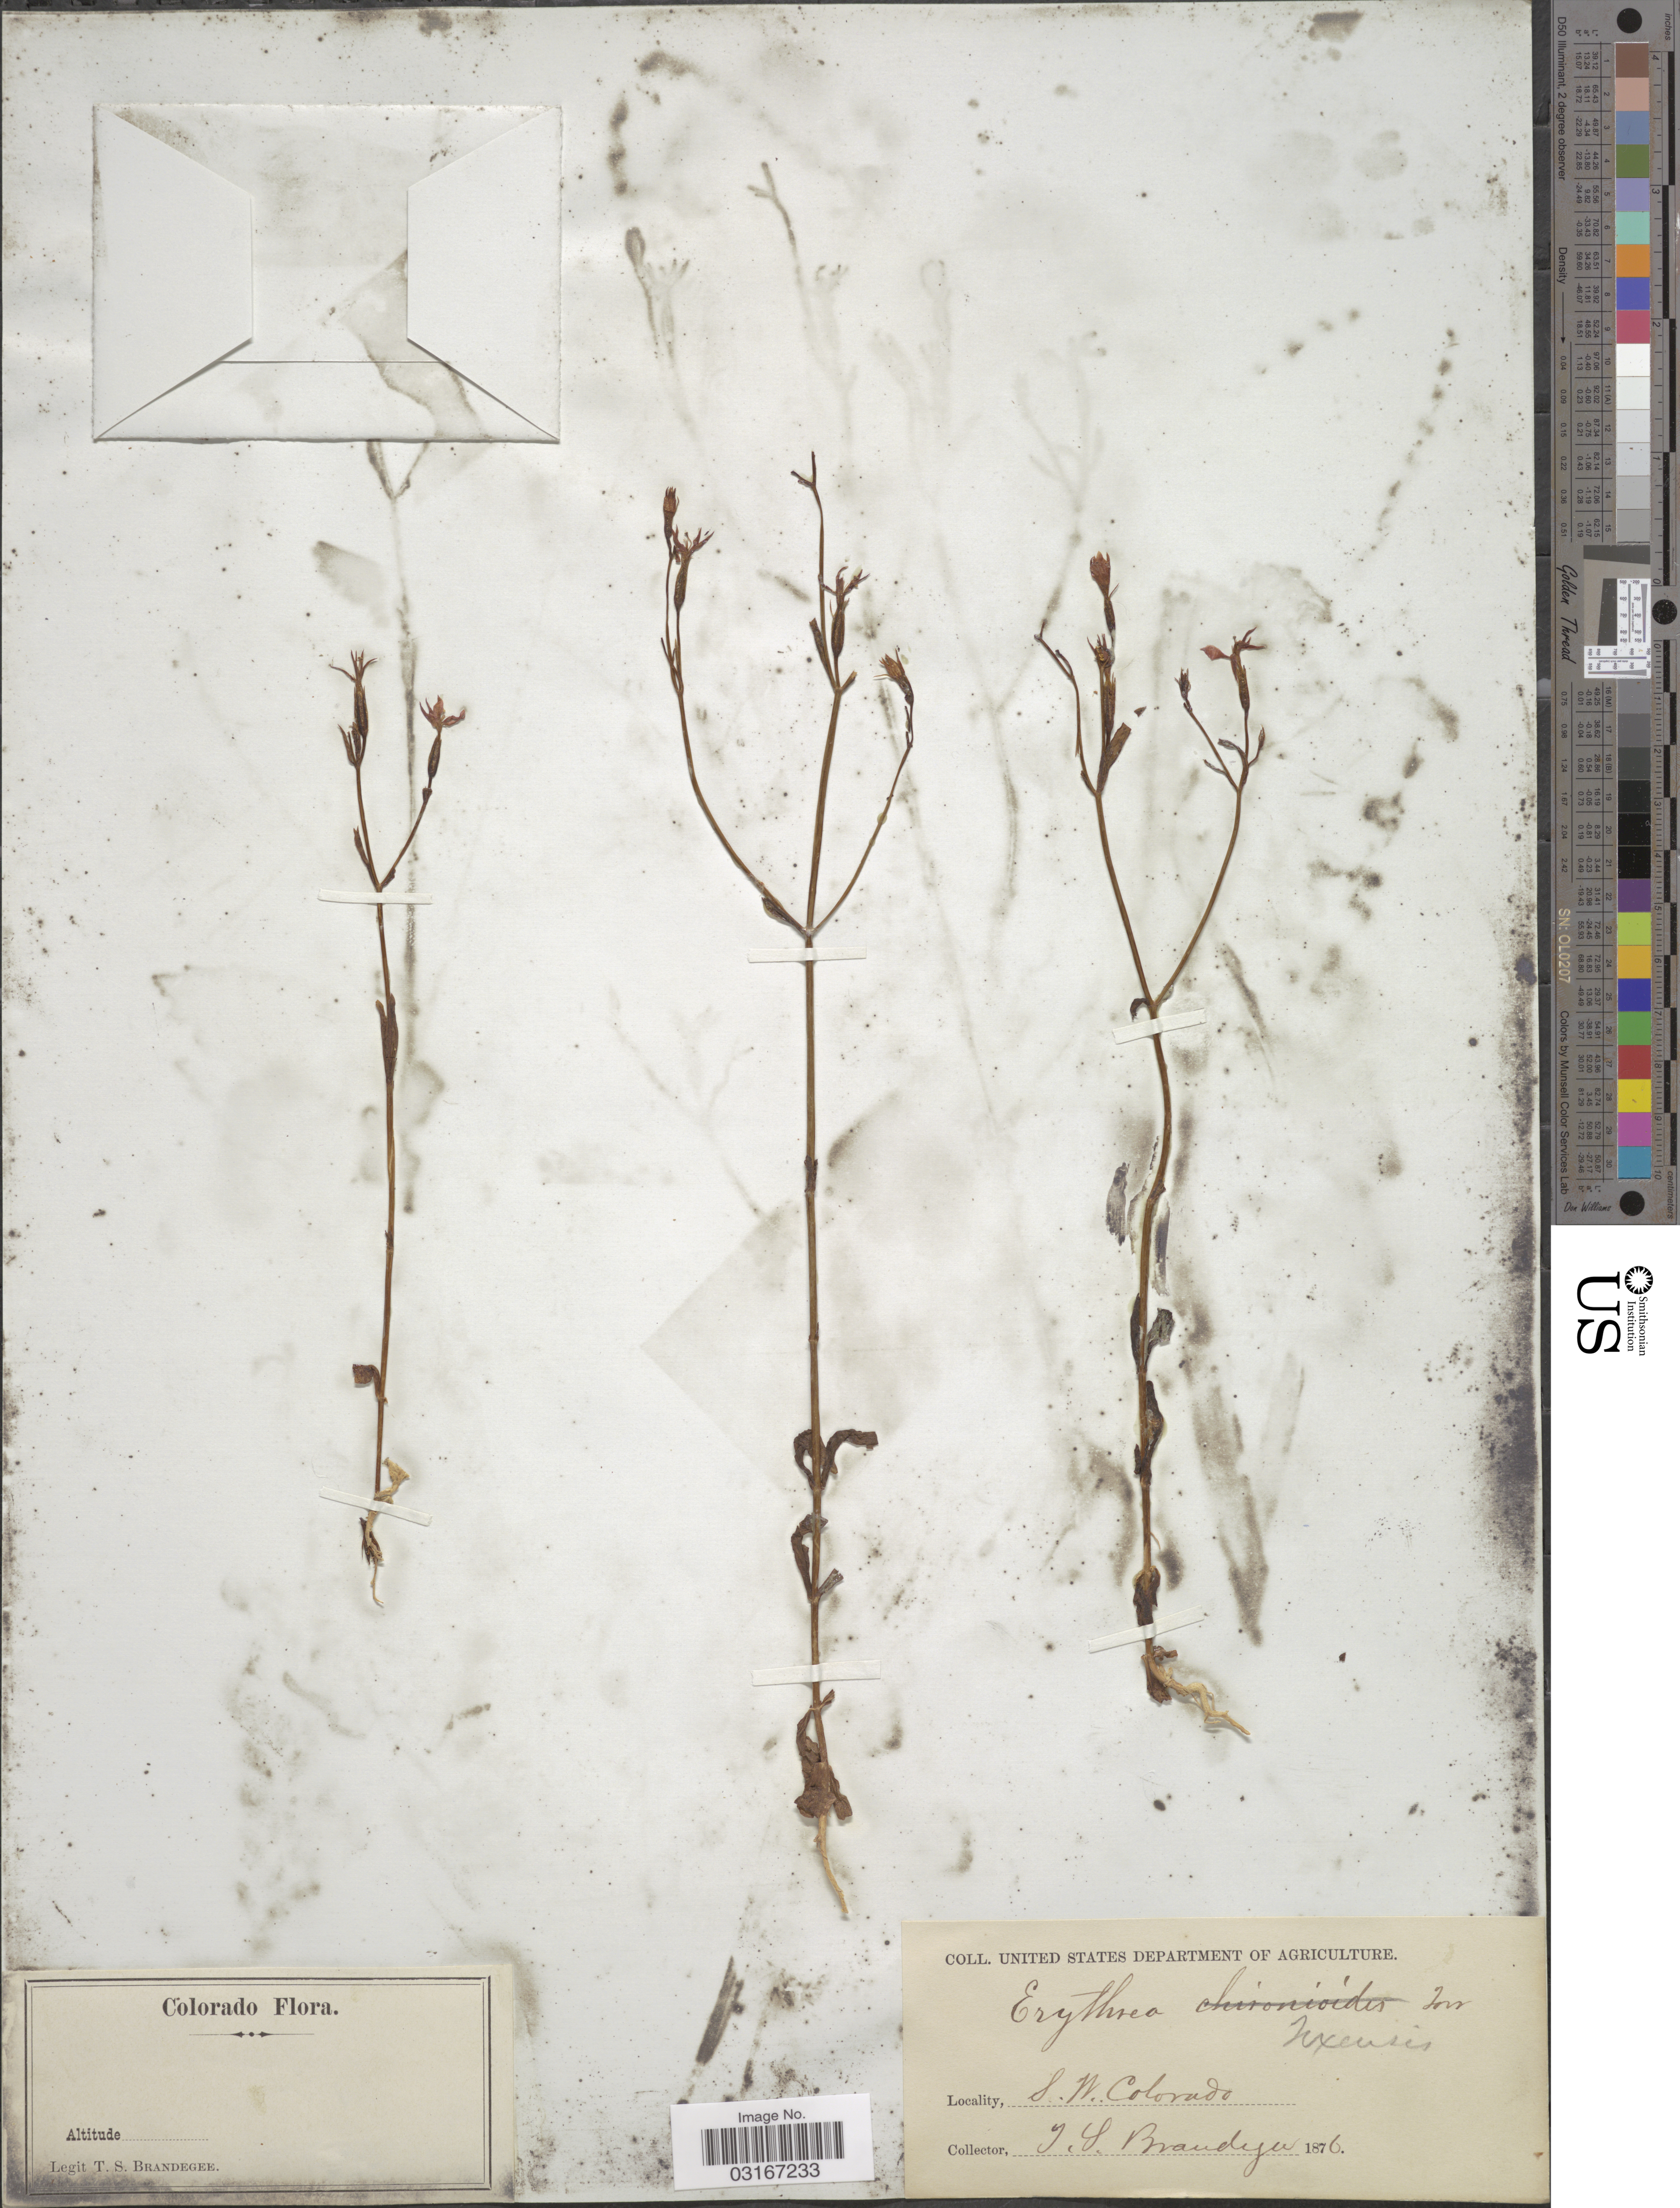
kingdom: Plantae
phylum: Tracheophyta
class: Magnoliopsida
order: Gentianales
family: Gentianaceae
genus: Centaurium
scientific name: Centaurium texense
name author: (Griseb.) Fernald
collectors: T. S. Brandegee (herbarium)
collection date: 1876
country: United States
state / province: Colorado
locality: S.W. Colorado.